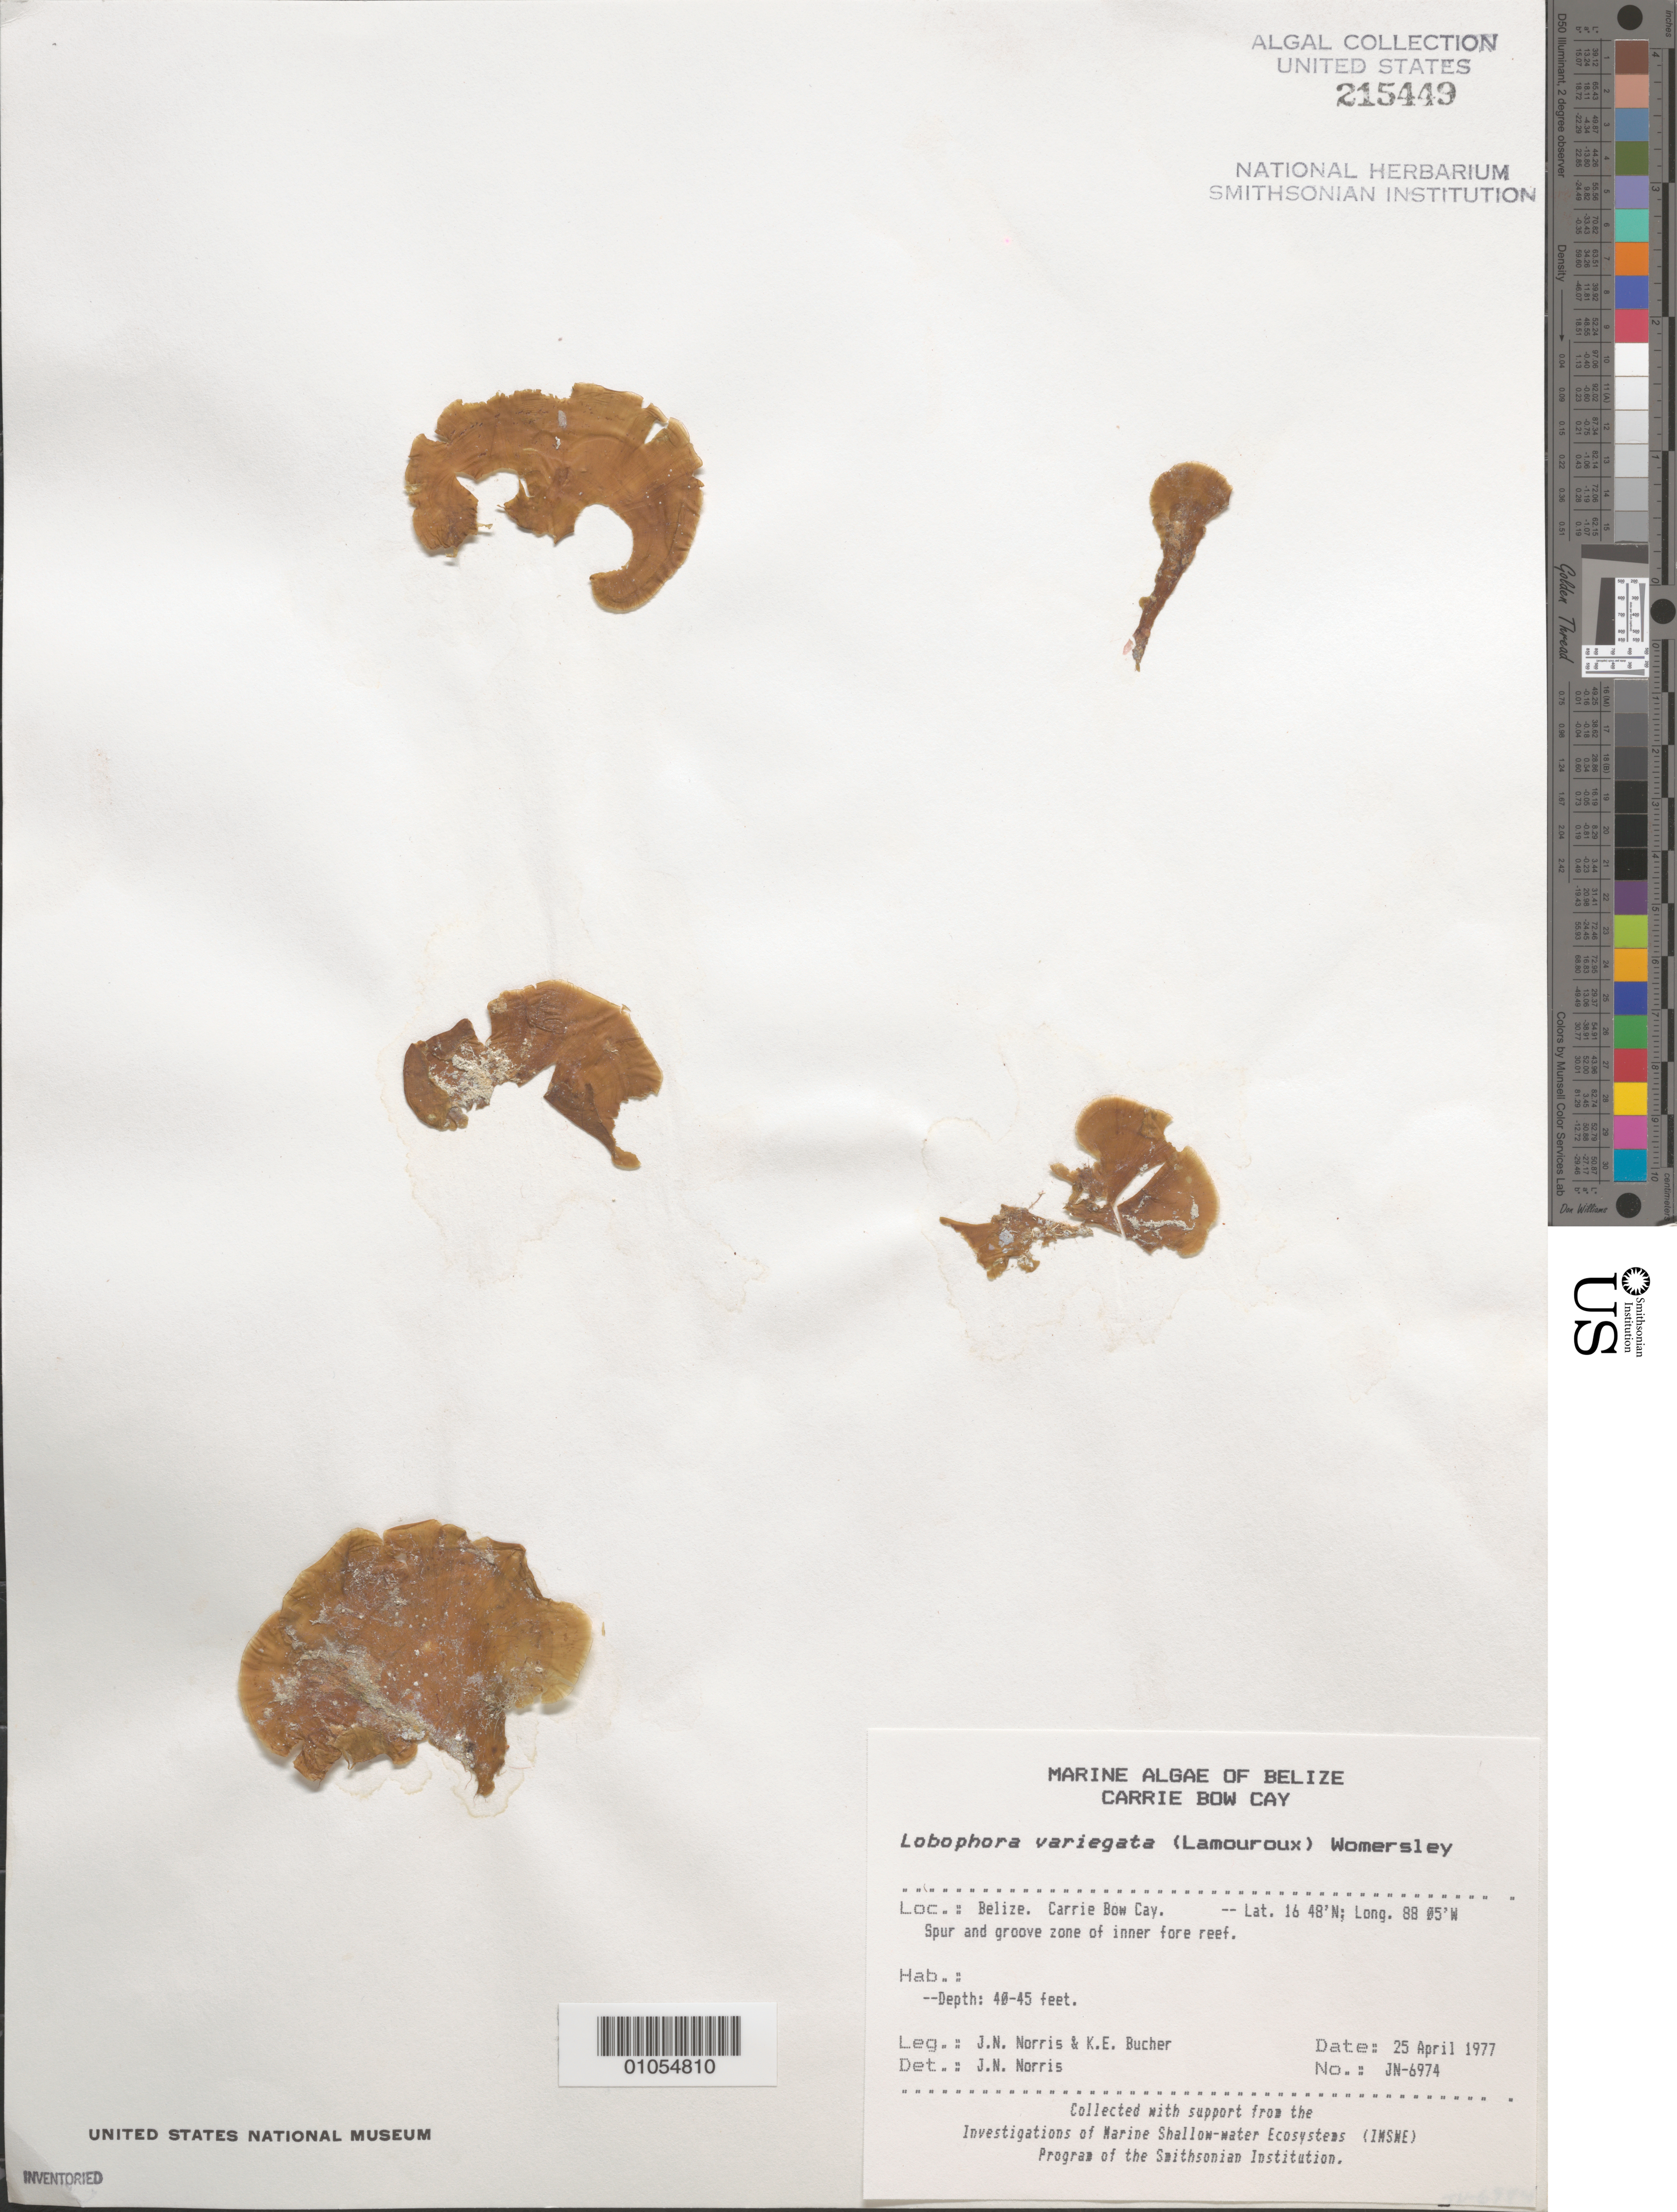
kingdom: Chromista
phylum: Ochrophyta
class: Phaeophyceae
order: Dictyotales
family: Dictyotaceae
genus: Lobophora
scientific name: Lobophora variegata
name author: (J.V.Lamouroux) Womersley & E.C. Oliveira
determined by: Norris, James N.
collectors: J. N. Norris & K. E. Bucher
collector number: JN-6974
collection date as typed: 25 Apr 1977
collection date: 1977-04-25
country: Belize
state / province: Stann Creek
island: Carrie Bow Cay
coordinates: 16 48'N, 88 05'W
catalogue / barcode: US 215449